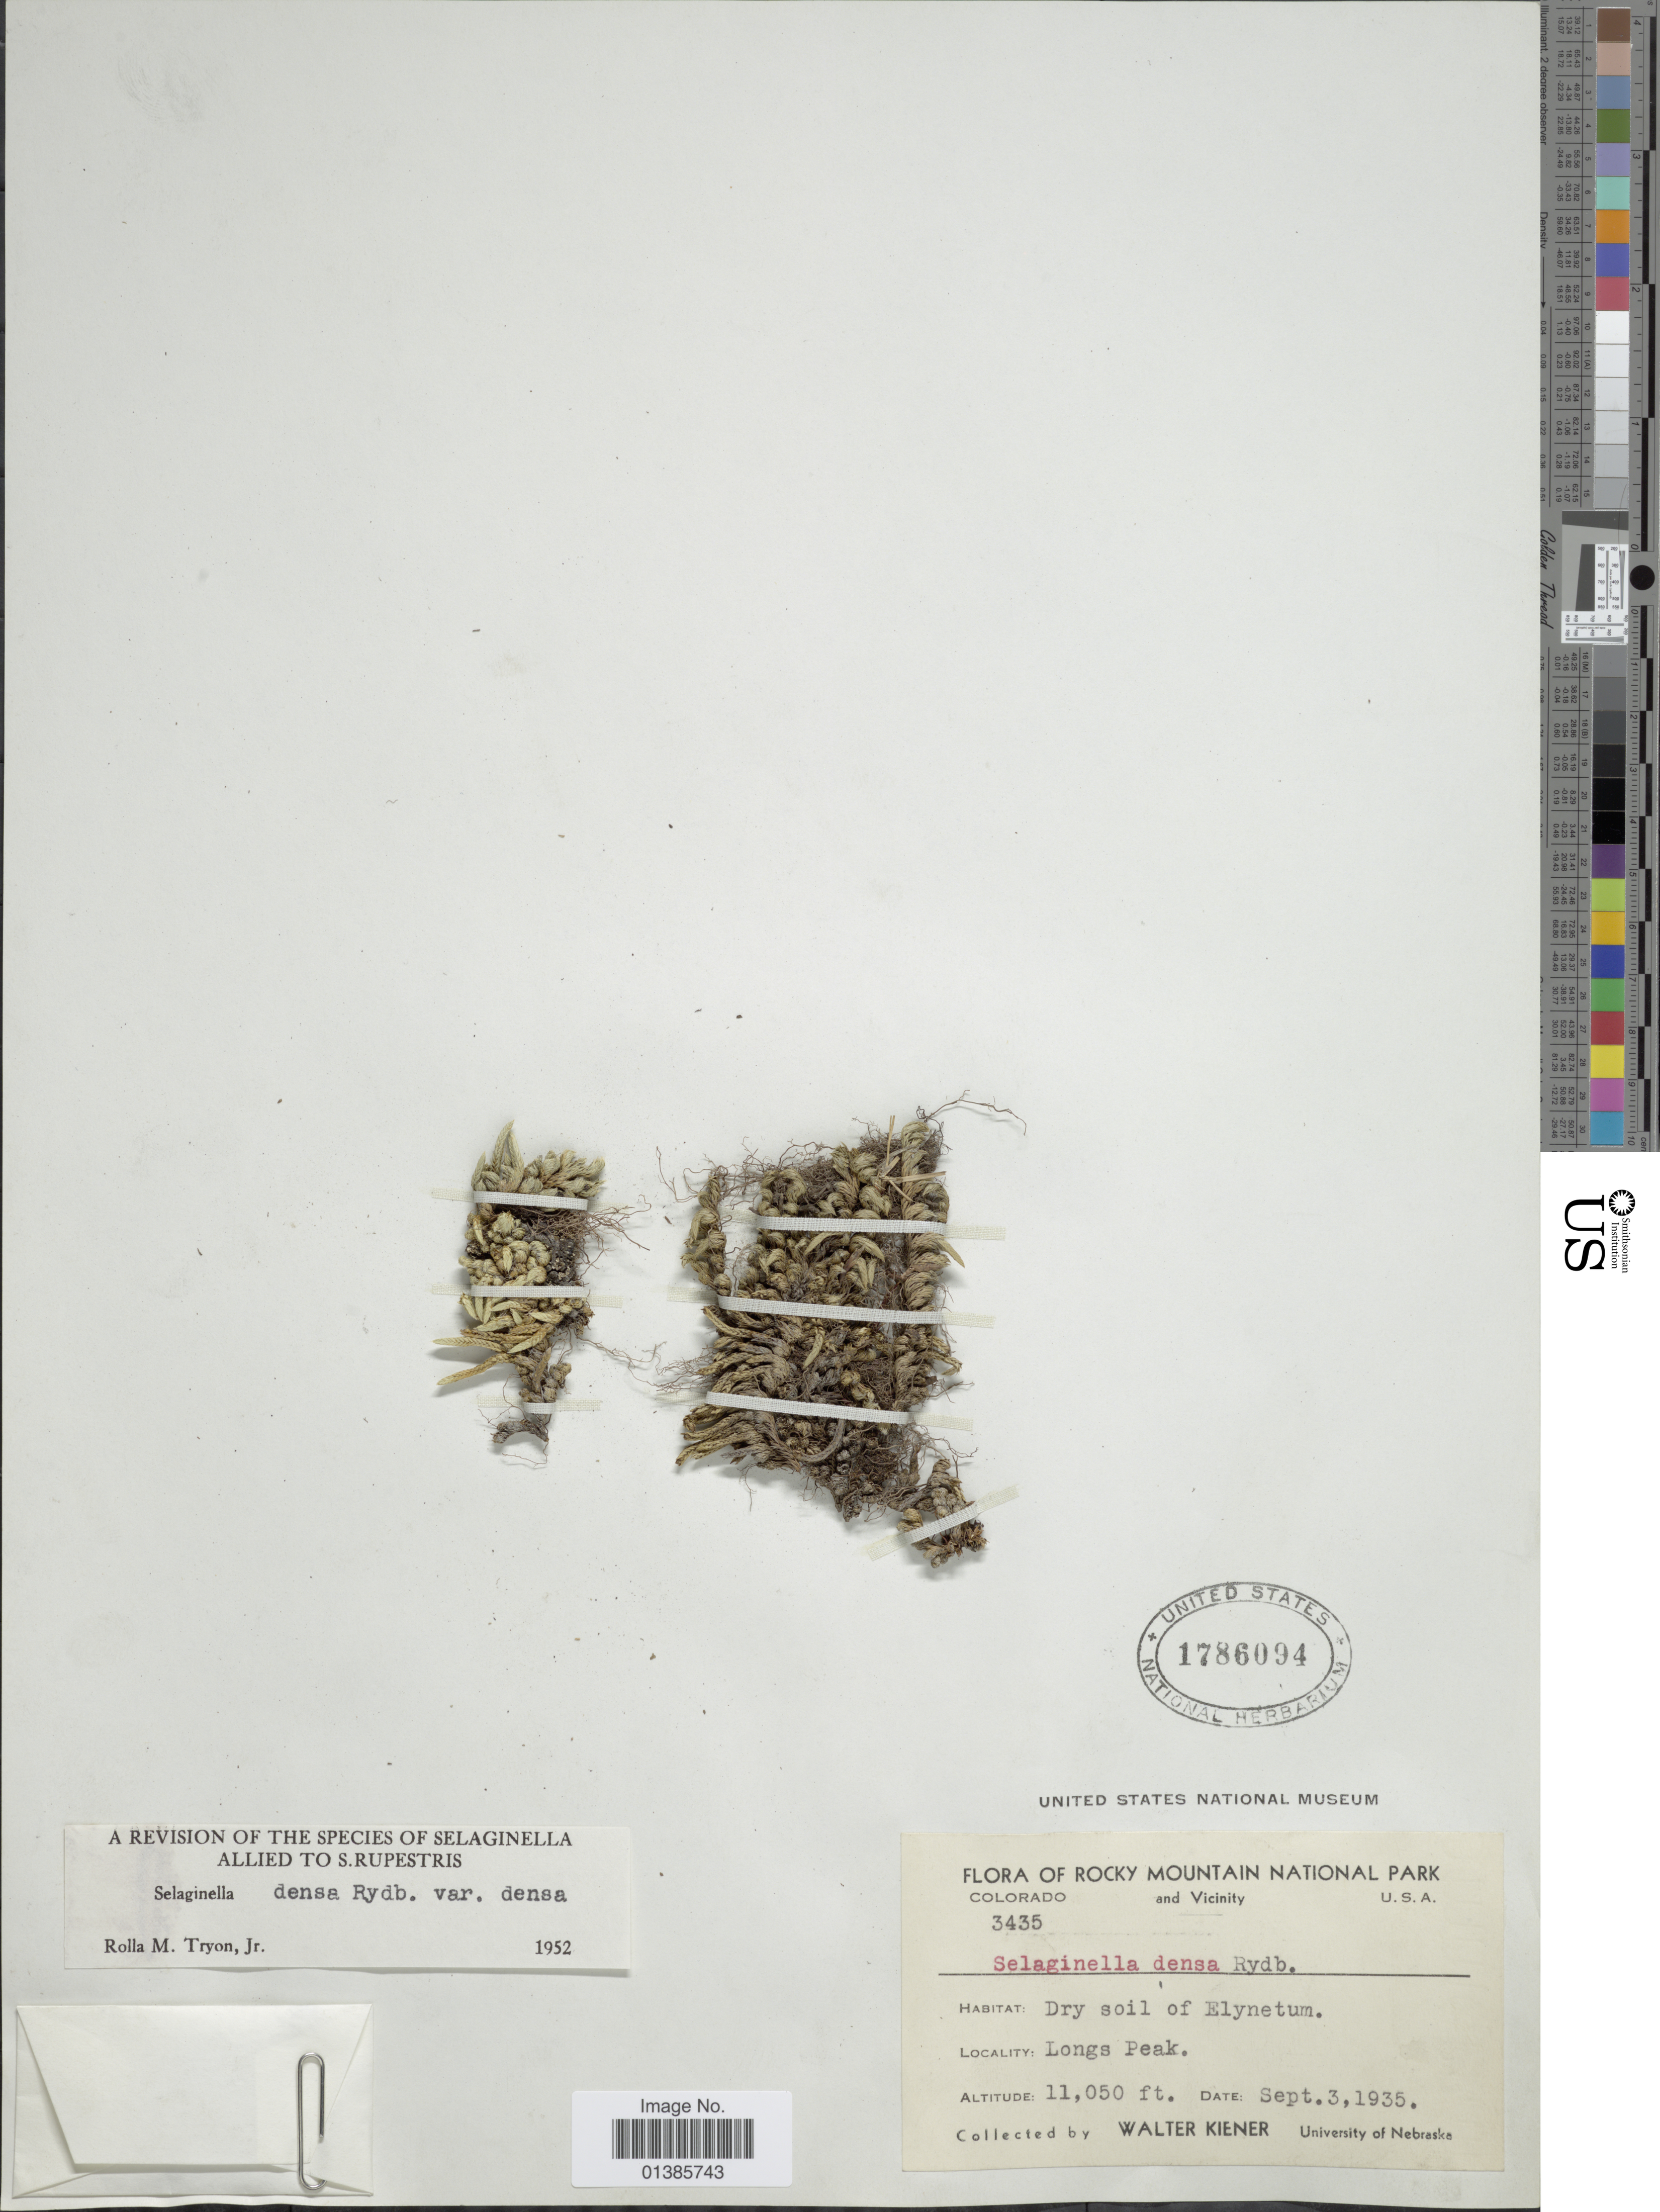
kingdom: Plantae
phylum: Tracheophyta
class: Lycopodiopsida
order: Selaginellales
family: Selaginellaceae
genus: Selaginella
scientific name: Selaginella densa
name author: Rydb.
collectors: W. Kiener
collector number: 3435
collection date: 1935-09-03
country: United States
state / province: Colorado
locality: Rocky Mountain National Park and Vicinity. Long Peak.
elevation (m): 3368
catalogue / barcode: US 1786094